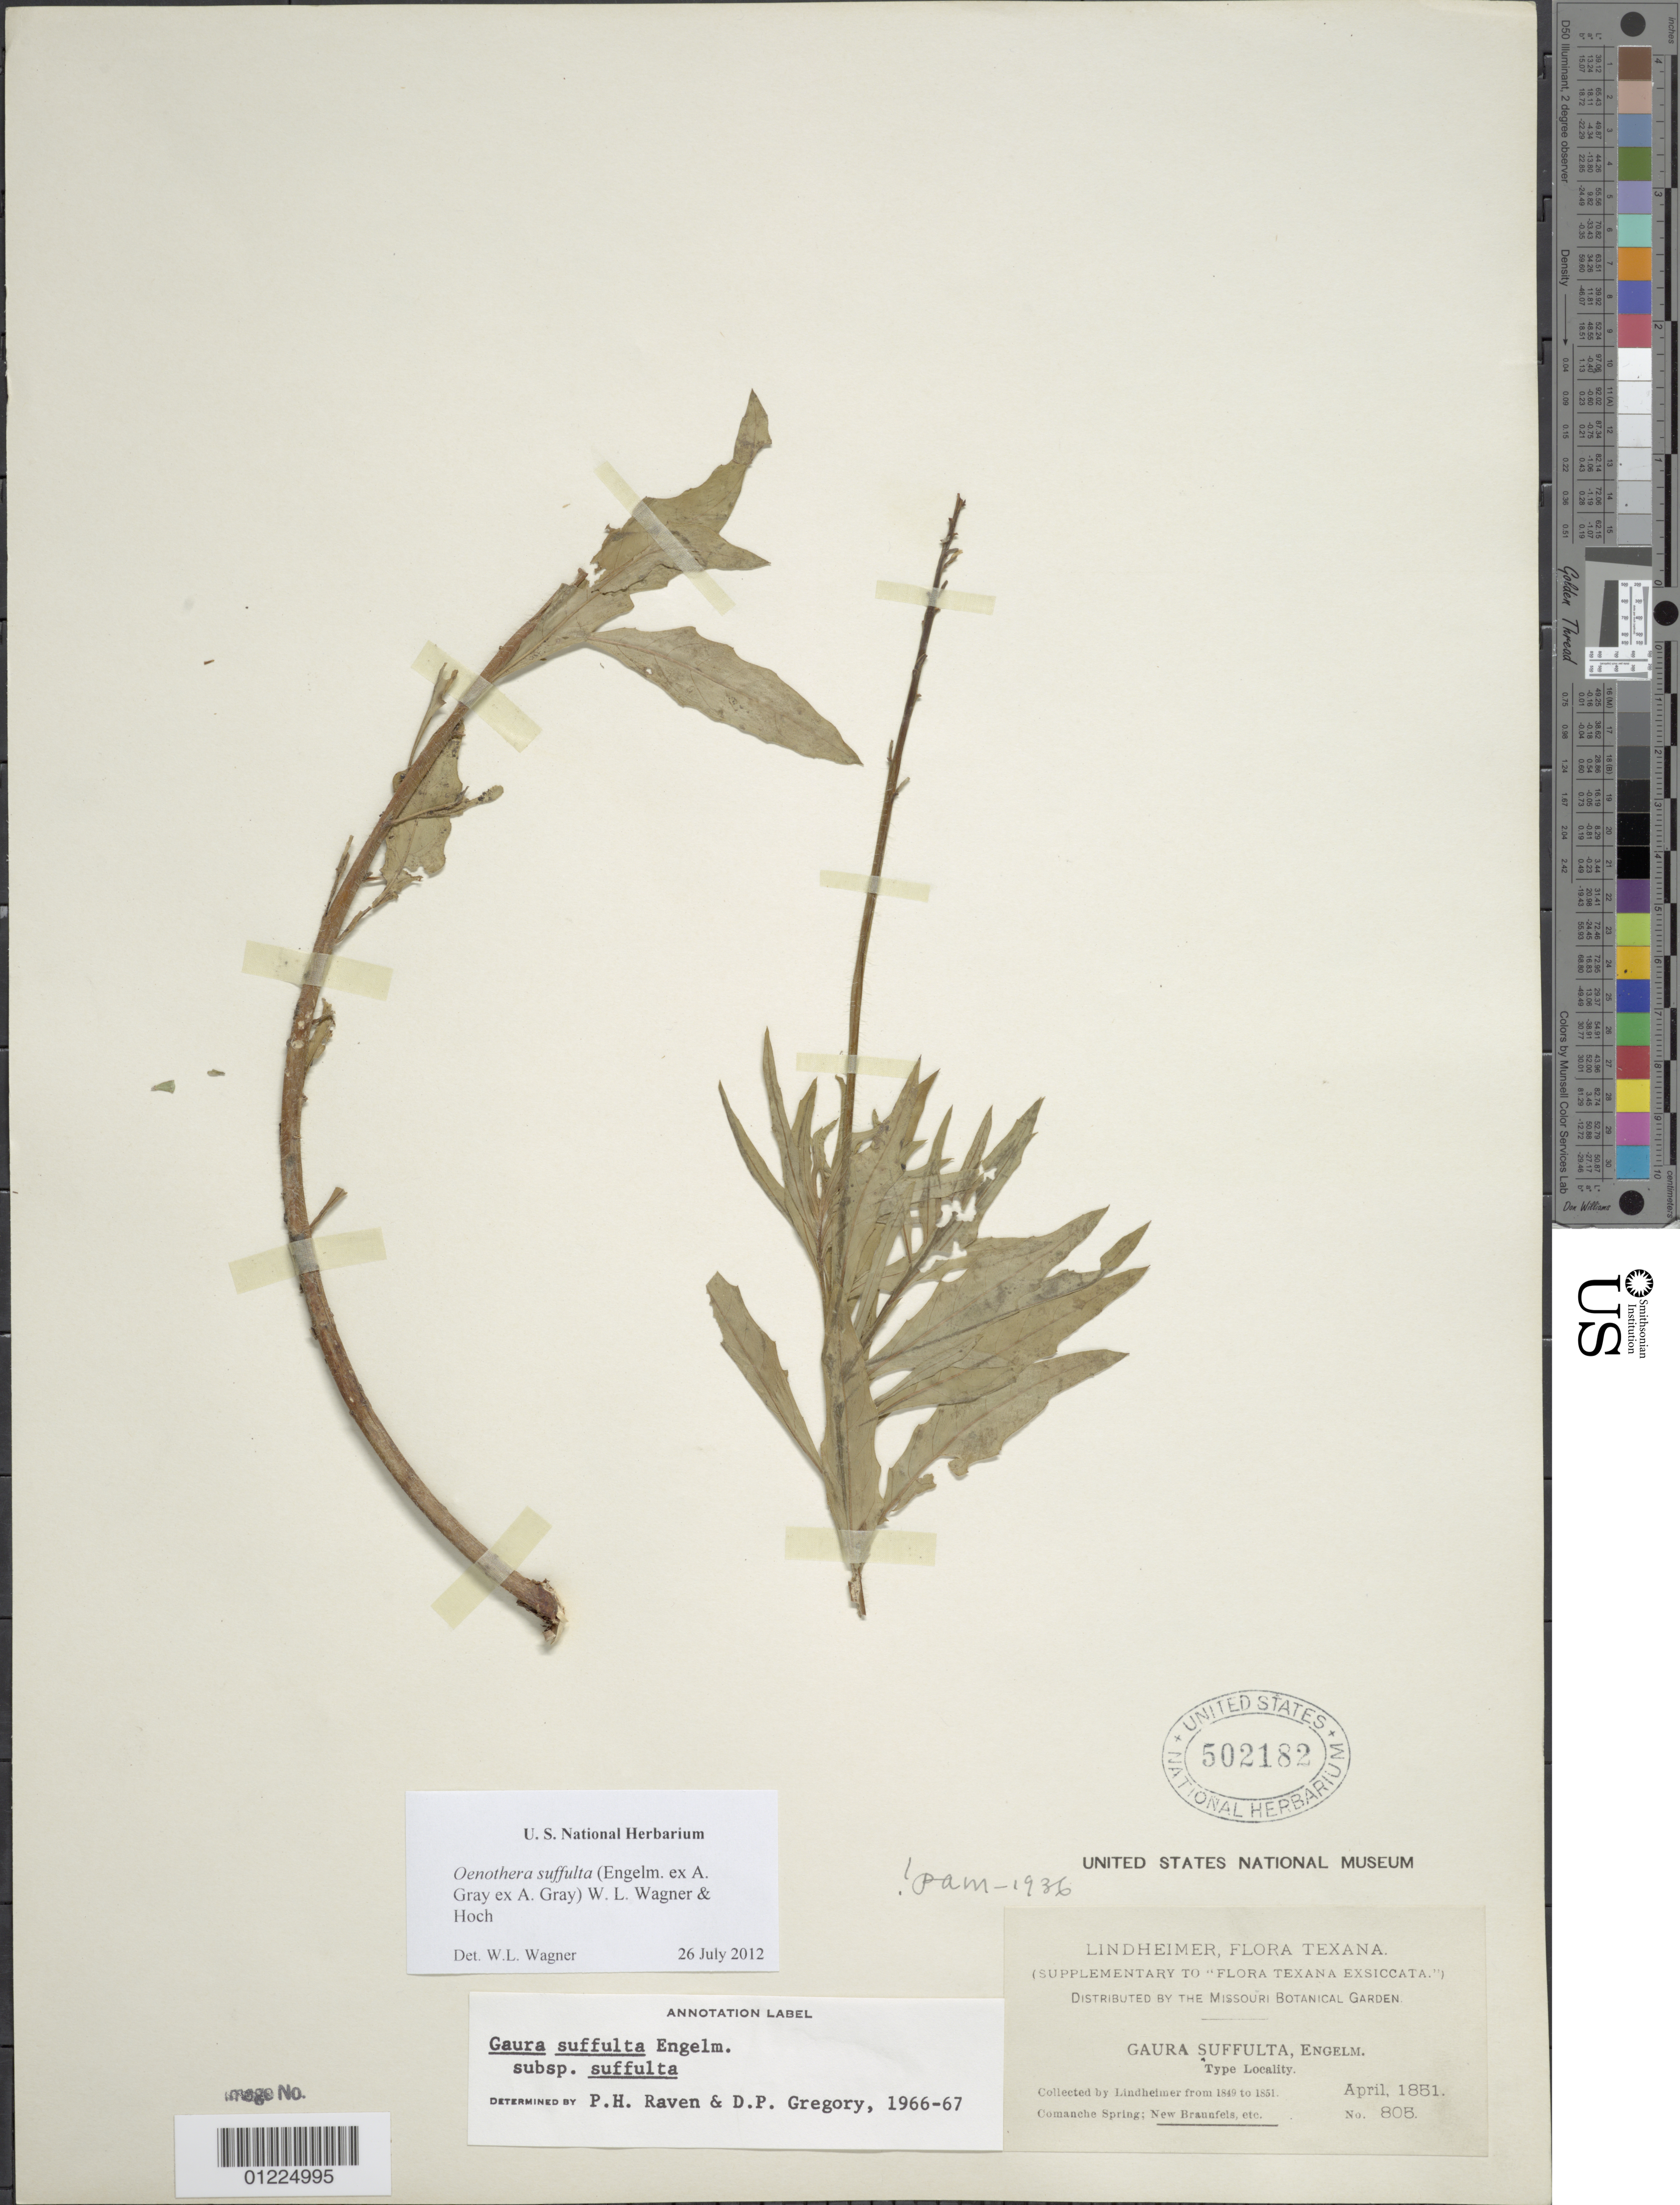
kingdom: Plantae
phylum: Tracheophyta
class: Magnoliopsida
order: Myrtales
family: Onagraceae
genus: Oenothera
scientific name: Oenothera suffulta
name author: (Engelm. ex A. Gray) W.L. Wagner & Hoch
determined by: Wagner, W. L., (BOT), Smithsonian Institution - National Museum of Natural History (UNITED STATES)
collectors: F. J. Lindheimer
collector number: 805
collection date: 1851-04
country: United States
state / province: Texas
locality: Comanche Spring, New Brannfels.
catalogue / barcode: US 502182